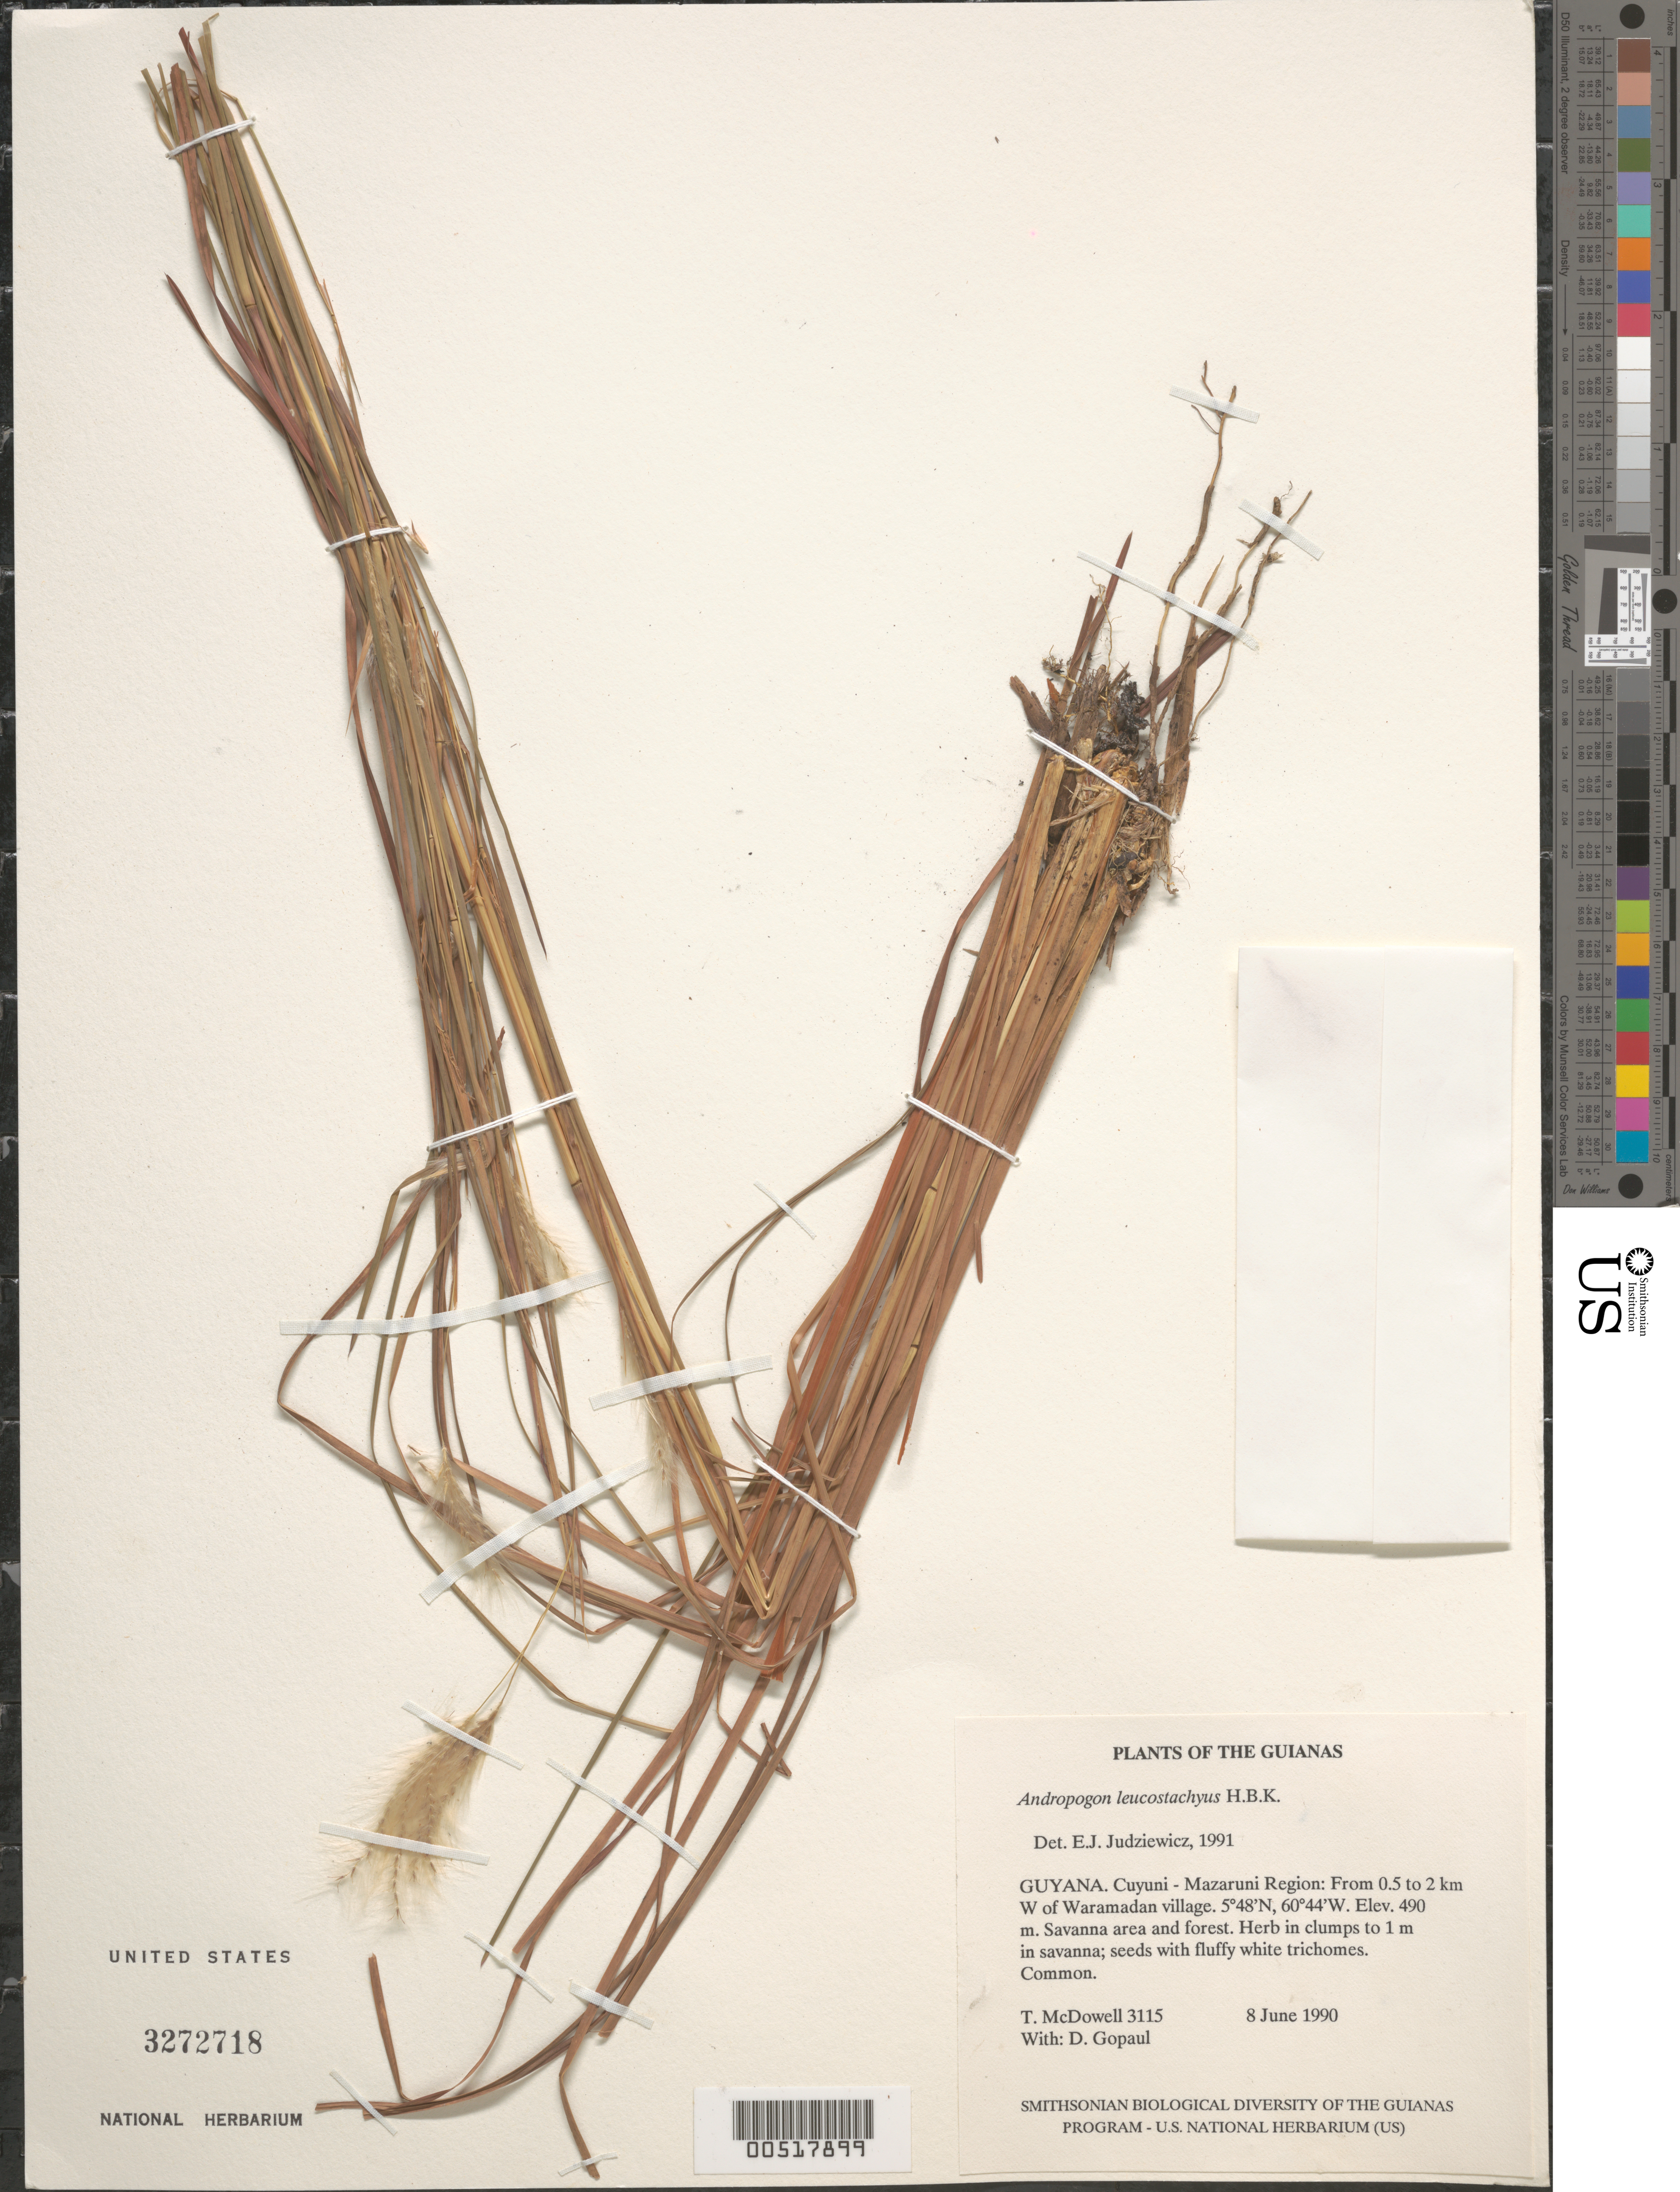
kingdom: Plantae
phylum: Tracheophyta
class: Liliopsida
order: Poales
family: Poaceae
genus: Andropogon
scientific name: Andropogon leucostachyus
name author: Kunth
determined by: Judziewicz, E. J.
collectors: T. McDowell & D. Gopaul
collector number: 3115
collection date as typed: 8 June 1990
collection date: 1990-06-08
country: Guyana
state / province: Cuyuni-Mazaruni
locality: From 0.5 to 2 km W of Waramadan village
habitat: Savanna area and forest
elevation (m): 490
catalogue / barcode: US 3272718